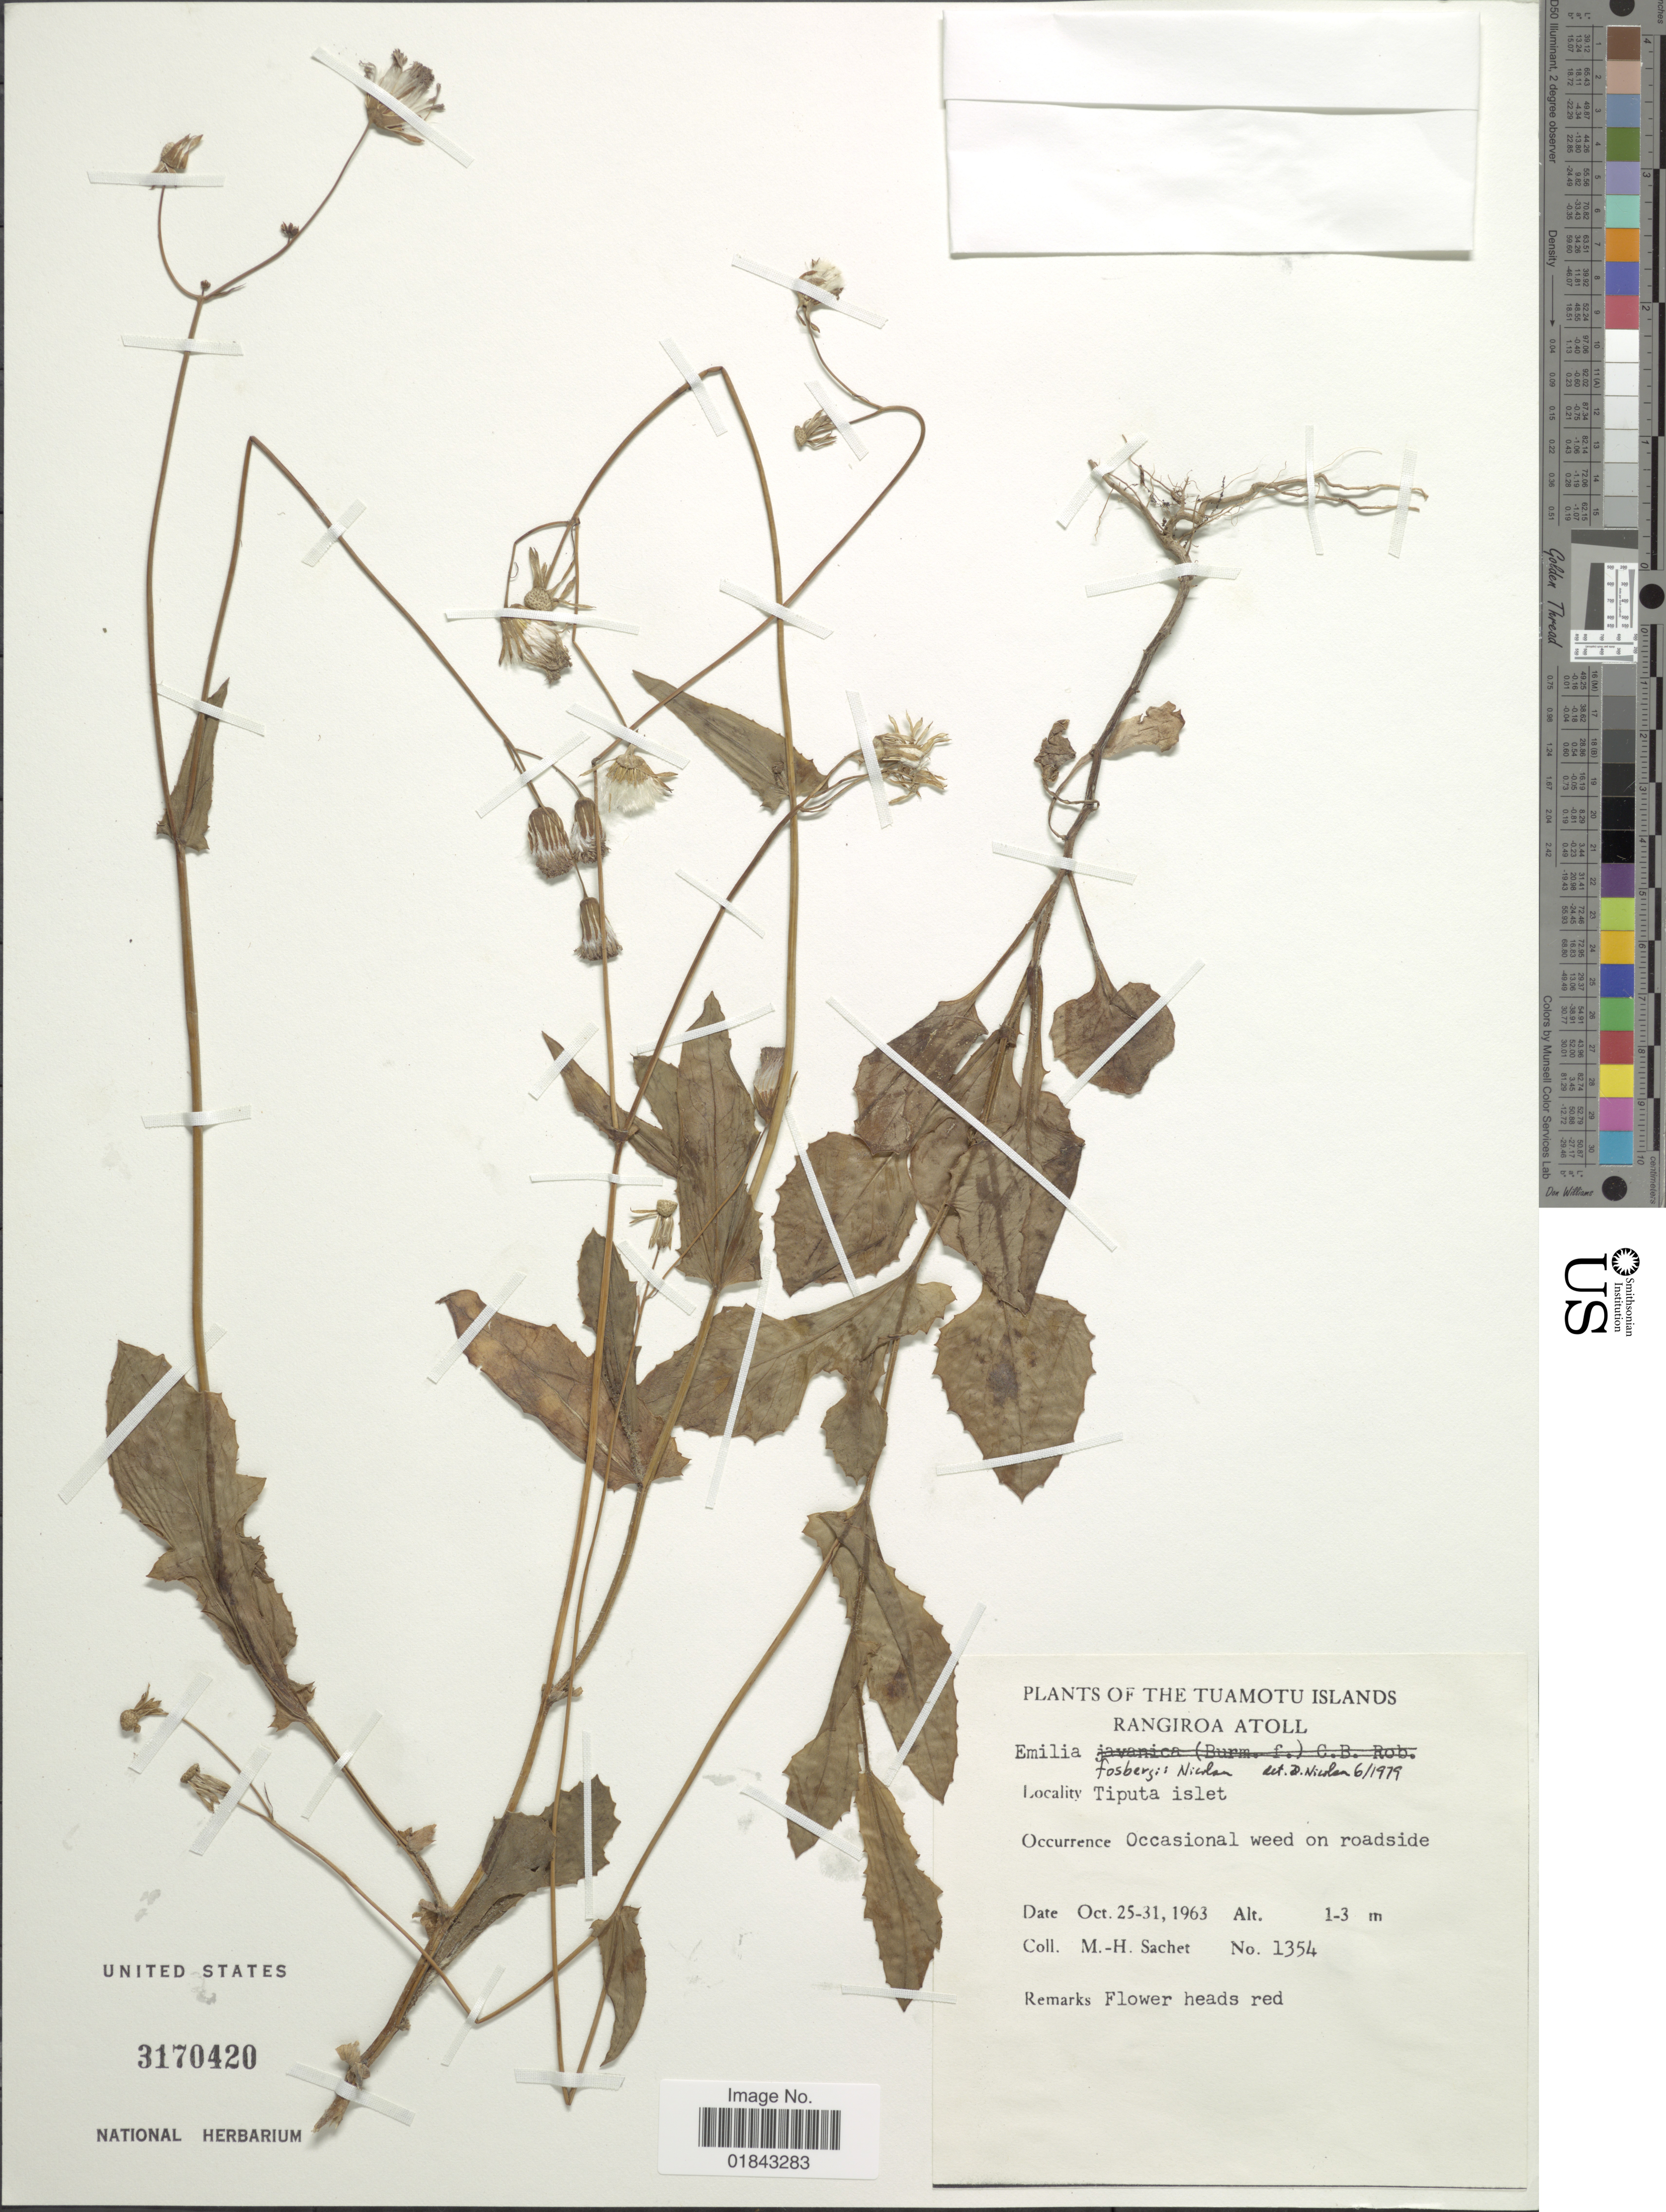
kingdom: Plantae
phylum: Tracheophyta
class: Magnoliopsida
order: Asterales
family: Asteraceae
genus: Emilia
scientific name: Emilia fosbergii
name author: Nicolson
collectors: M.-H. Sachet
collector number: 1354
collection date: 1963-10-25/1963-10-31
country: French Polynesia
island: Rangiroa [Deans] Atoll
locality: Tuamotu Islands, Rangiroa Atoll, Tiputa islet, occasional weed on roadside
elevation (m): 1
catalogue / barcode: US 3170420